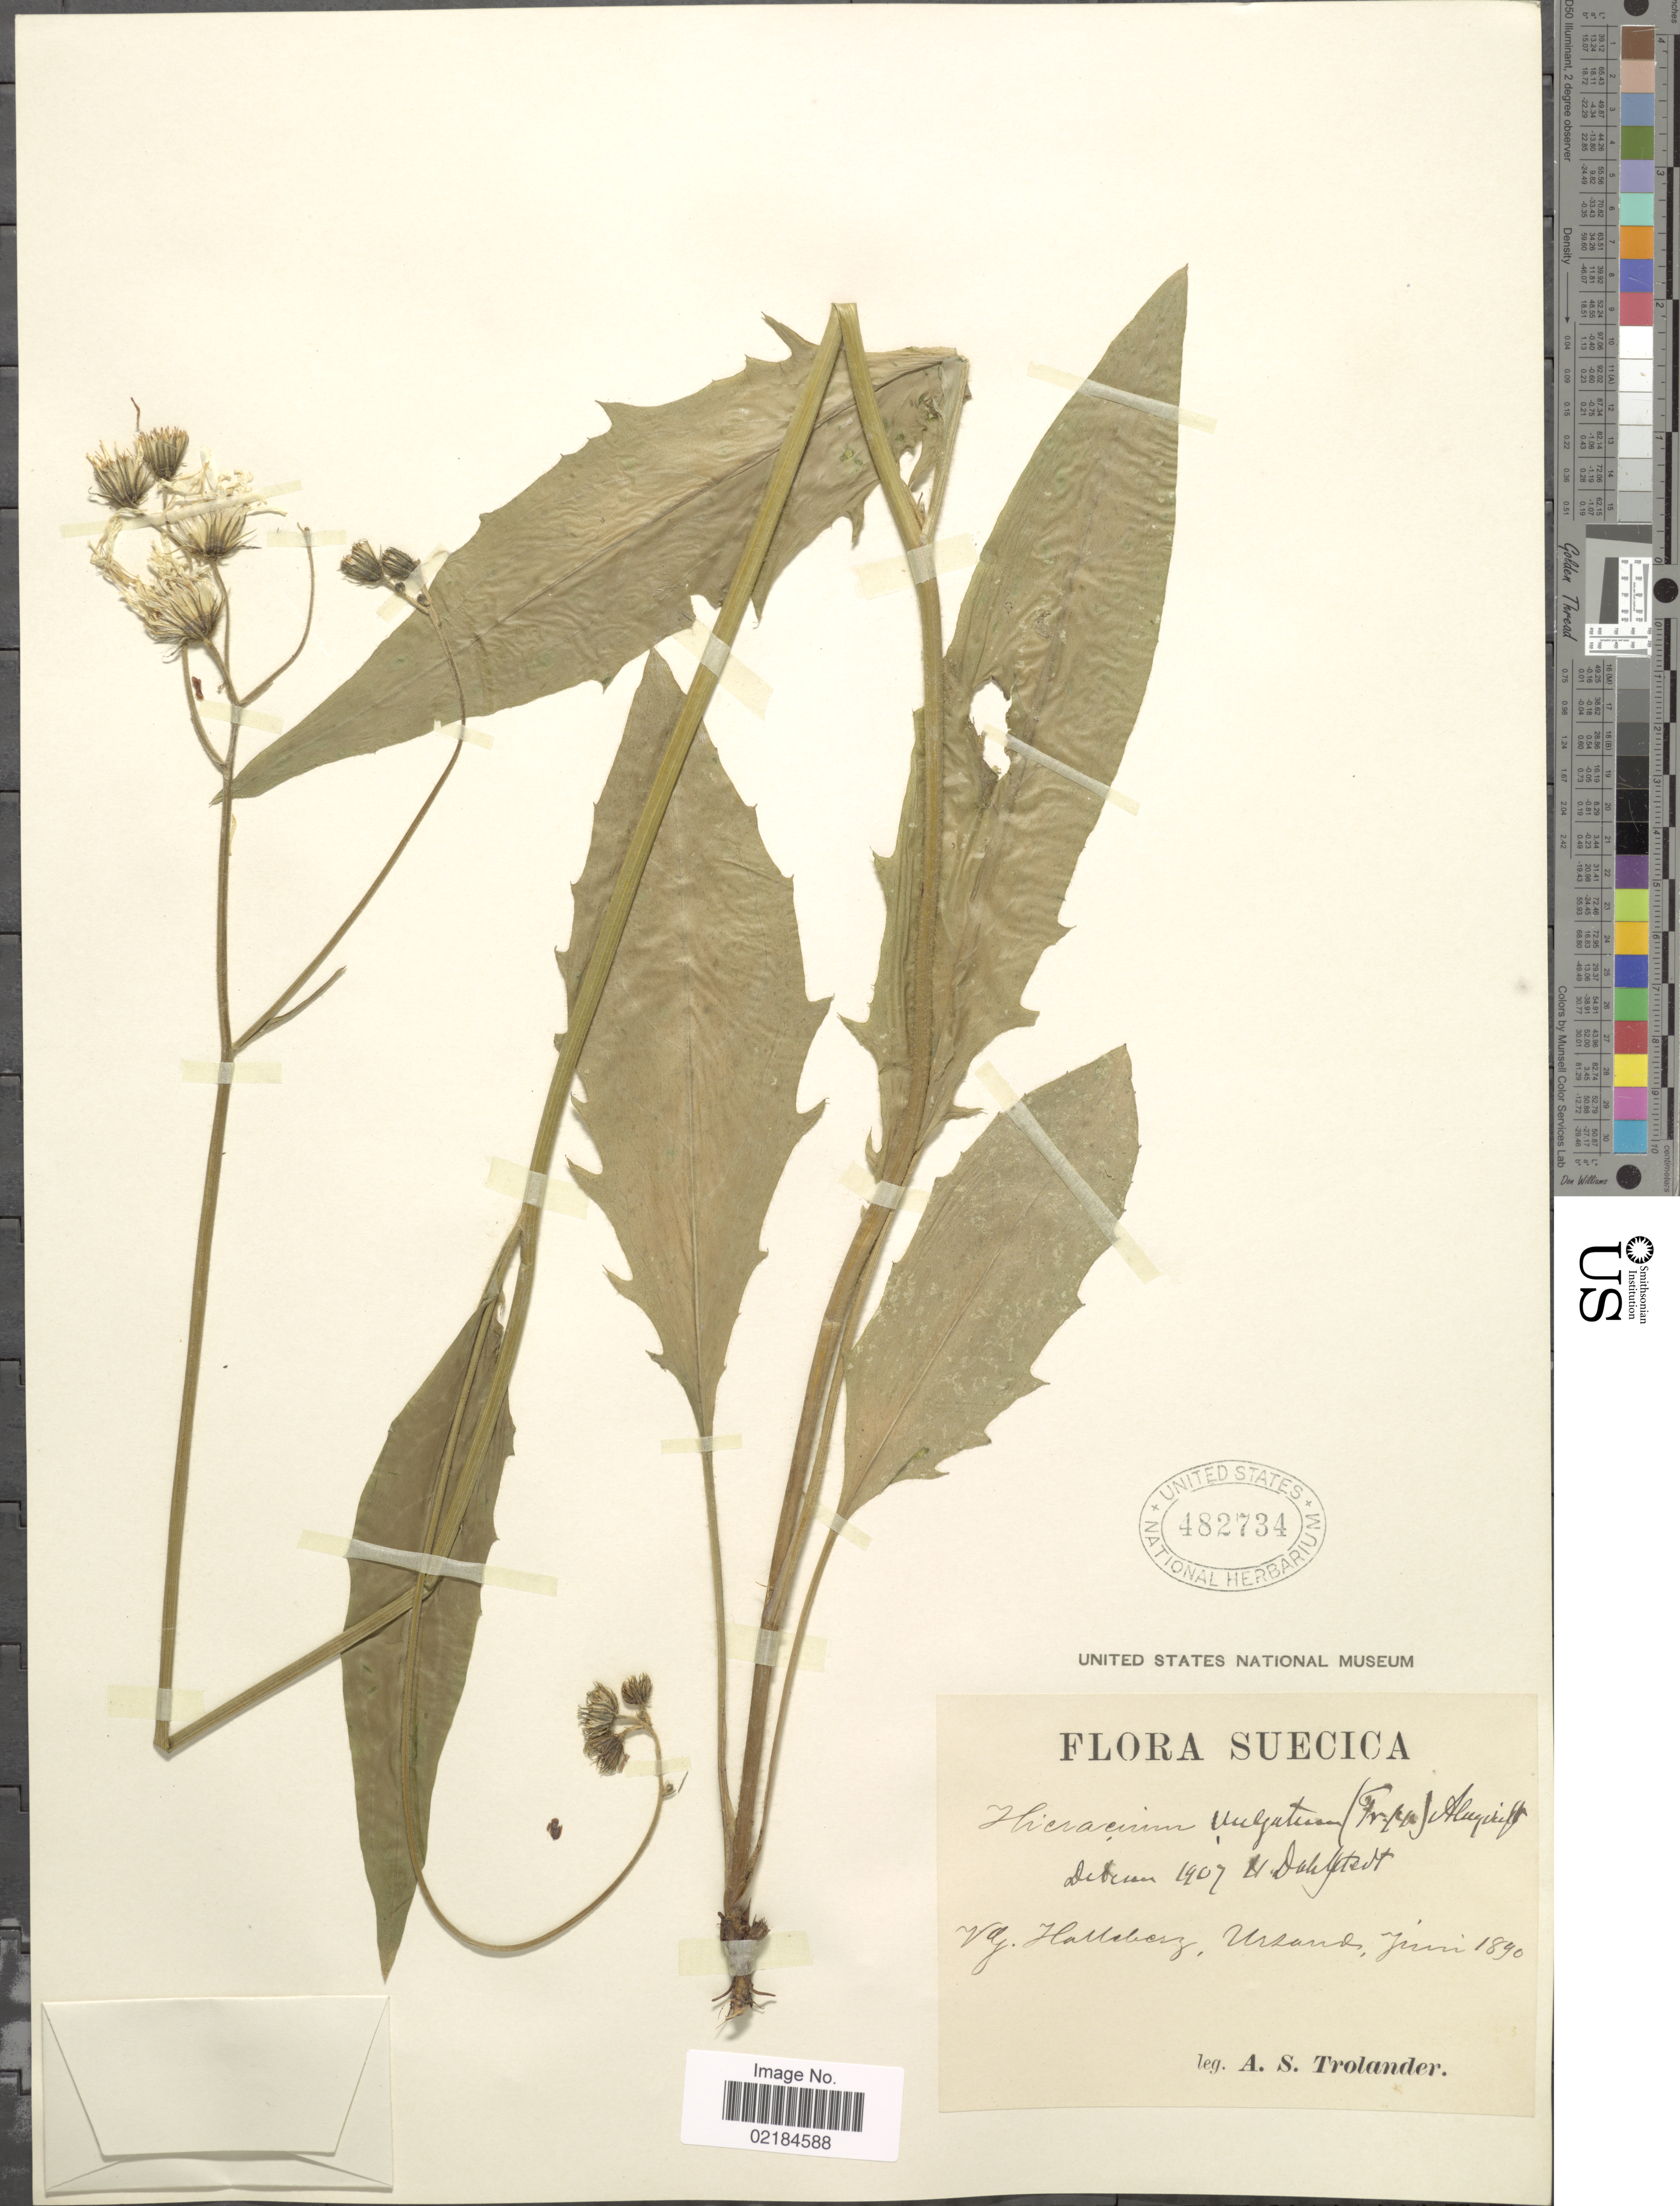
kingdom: Plantae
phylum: Tracheophyta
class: Magnoliopsida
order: Asterales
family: Asteraceae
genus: Hieracium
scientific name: Hieracium lachenalii subsp. cruenifolium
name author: (Dahlst. & Lübeck) Zahn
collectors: A. Trolander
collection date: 1890-06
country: Sweden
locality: Vg. Hallsberg, Ursand.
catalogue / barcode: US 482734